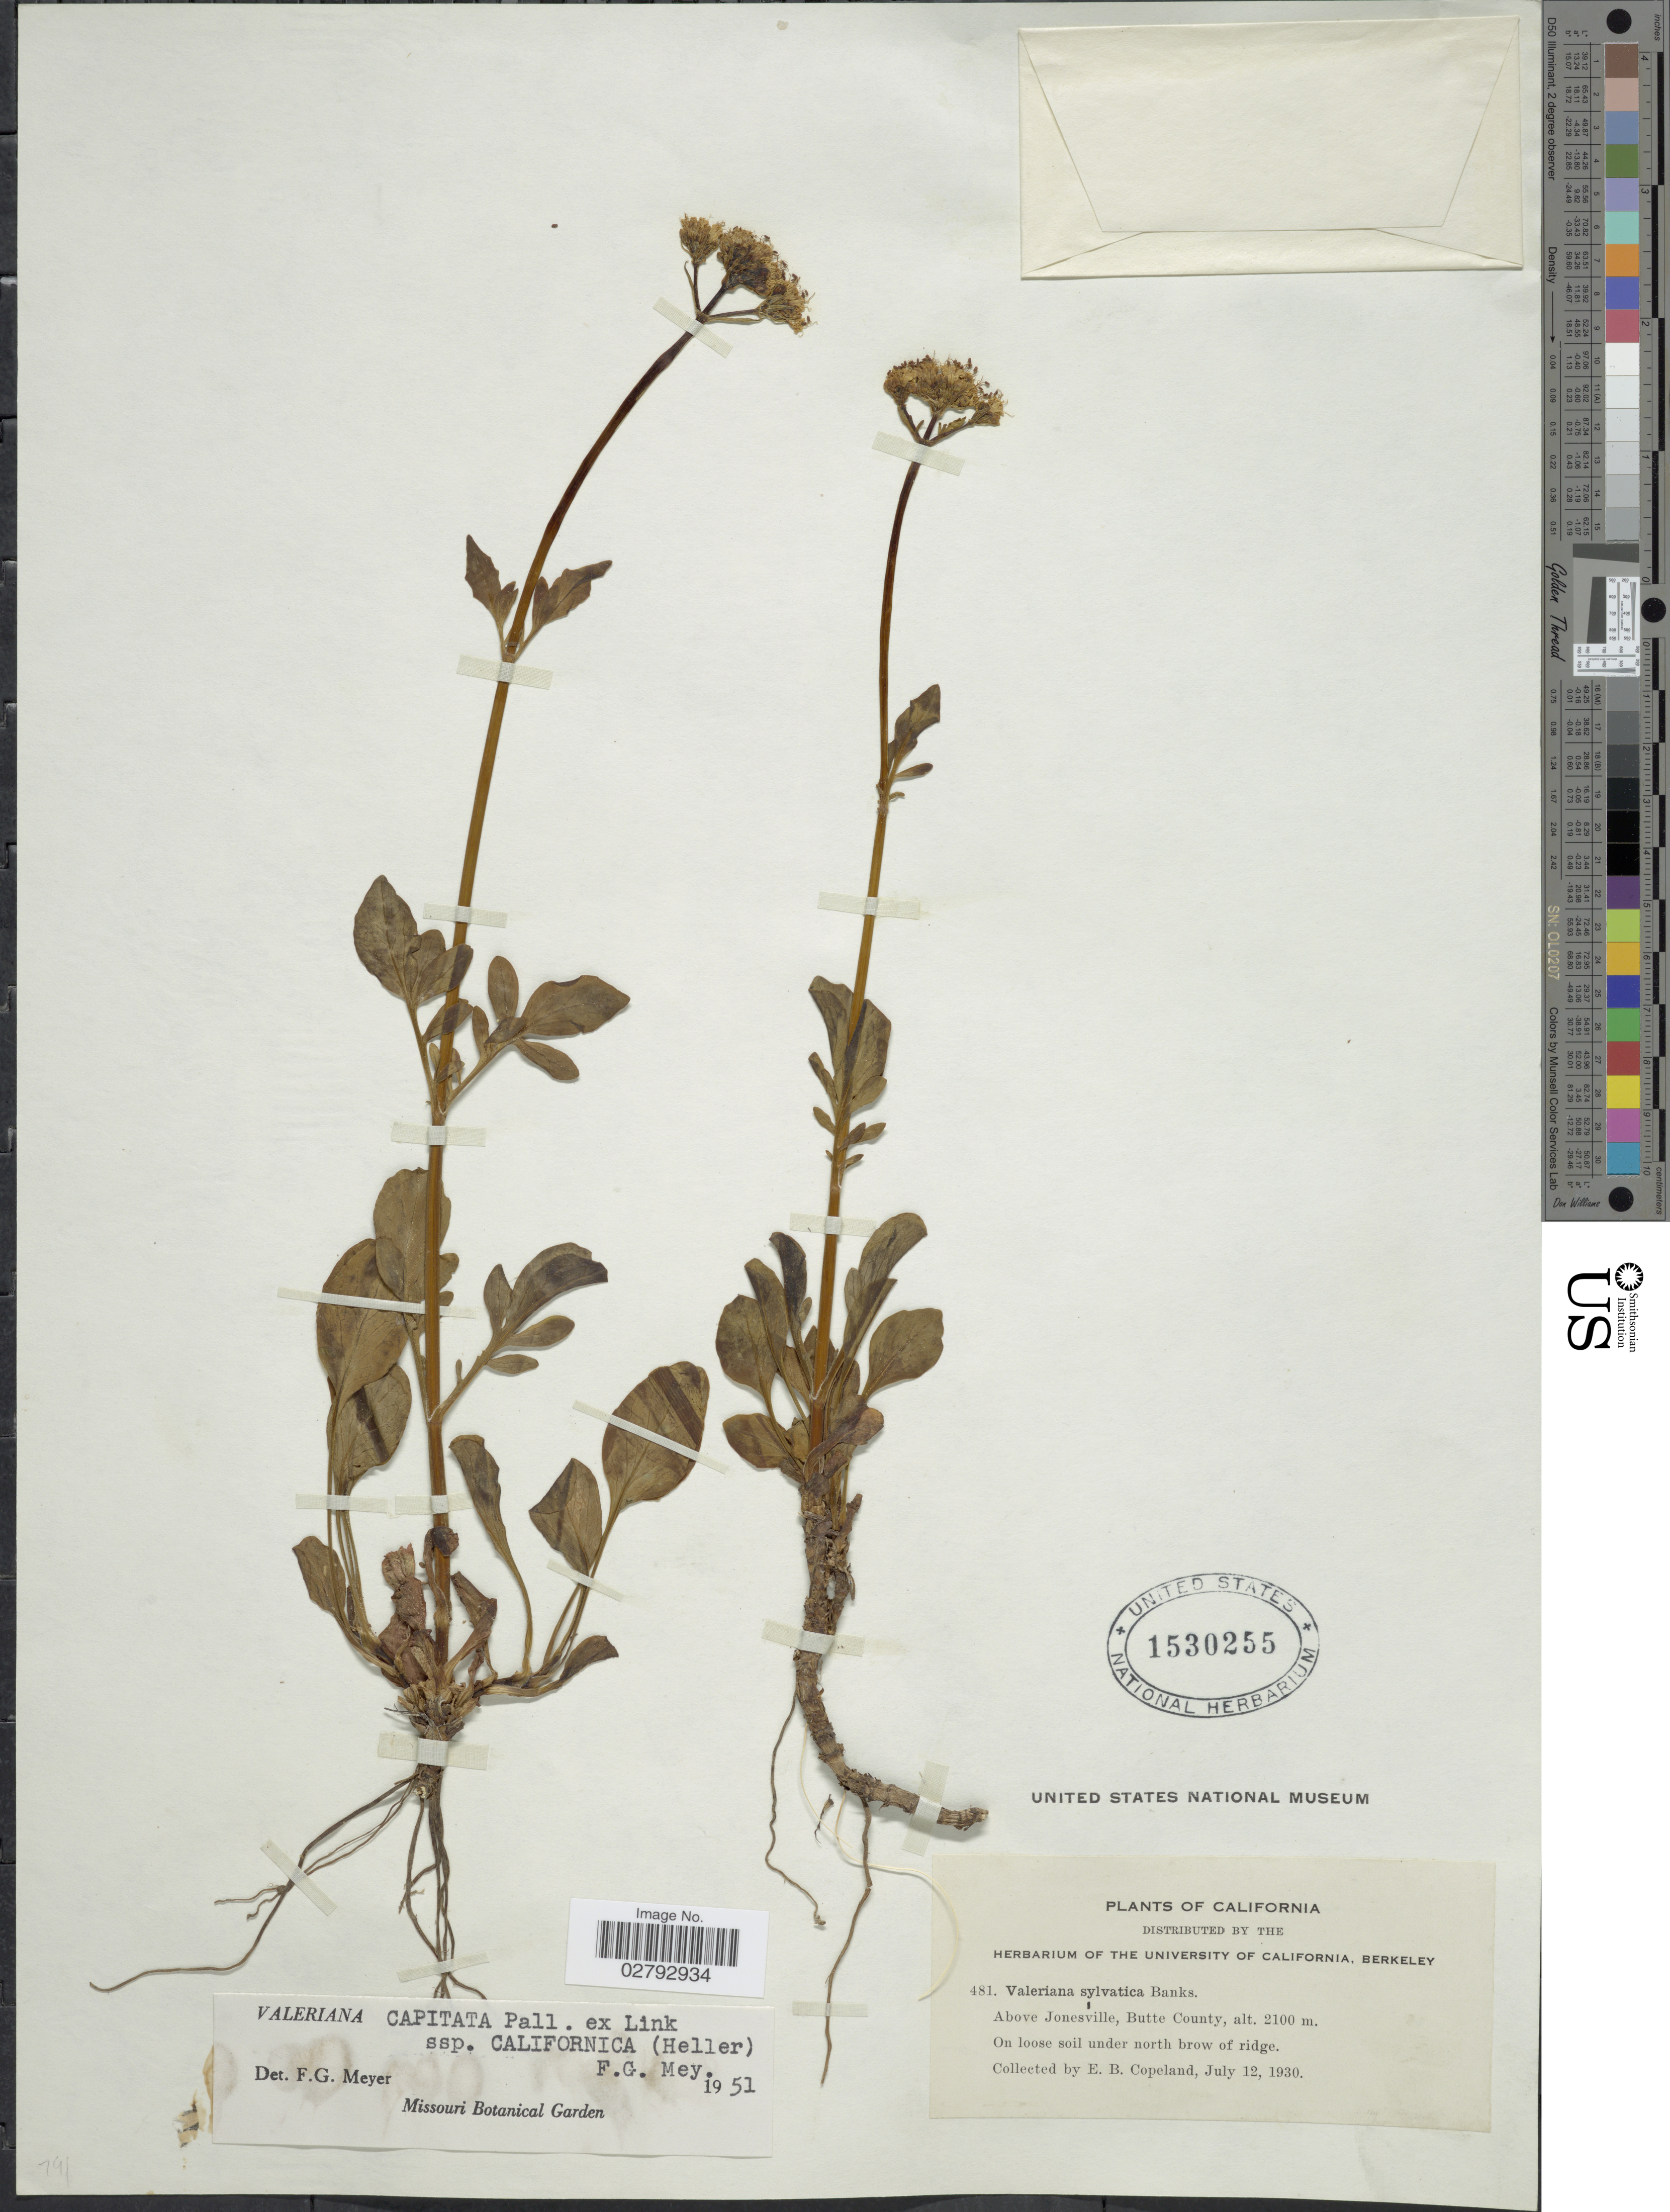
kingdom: Plantae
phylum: Tracheophyta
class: Magnoliopsida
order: Dipsacales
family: Caprifoliaceae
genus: Valeriana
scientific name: Valeriana capitata subsp. californica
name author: (A. Heller) F.G. Mey.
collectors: E. B. Copeland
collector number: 481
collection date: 1930-07-12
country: United States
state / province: California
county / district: Butte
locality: Above Jonesville, Butte County. On loose soil under north brow of ridge.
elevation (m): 2100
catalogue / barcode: US 1530255